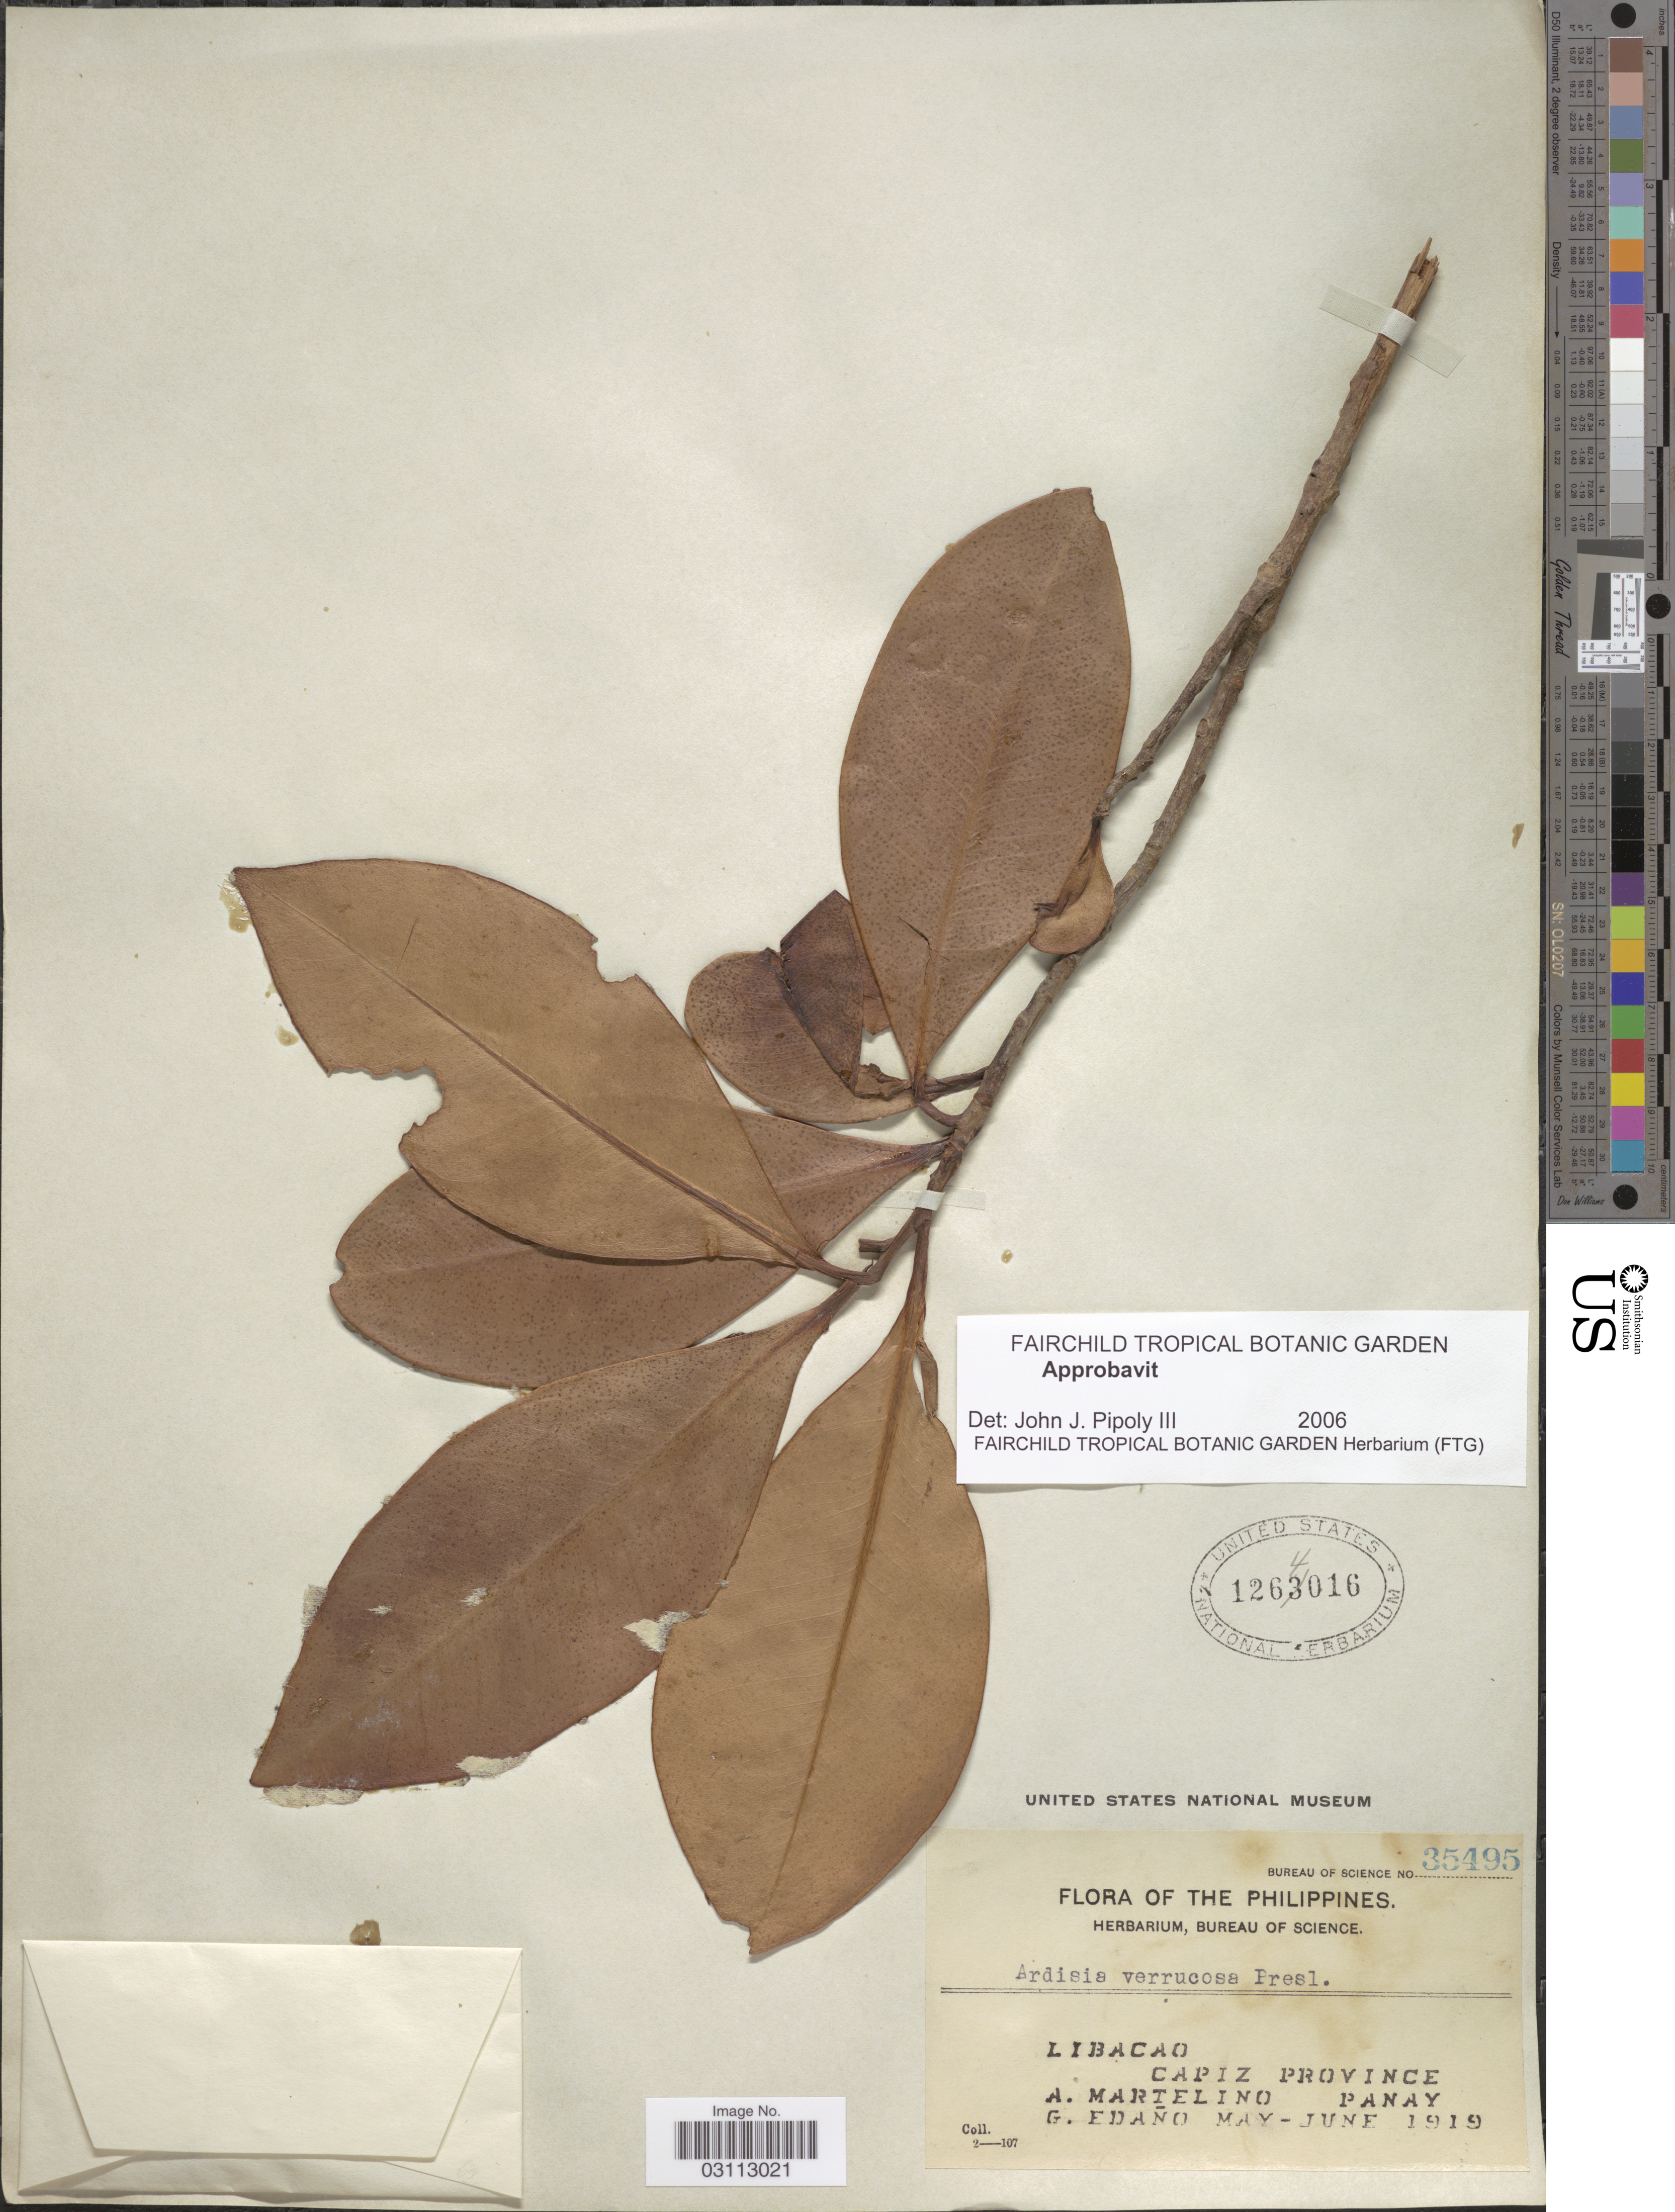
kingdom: Plantae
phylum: Tracheophyta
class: Magnoliopsida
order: Ericales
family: Primulaceae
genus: Ardisia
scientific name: Ardisia verrucosa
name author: C. Presl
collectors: A. Martelino & G. Edaño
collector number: Bureau of Science 35495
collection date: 1919-05/1919-06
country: Philippines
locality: Libacao. Capiz Province. Panay.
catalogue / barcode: US 1264016